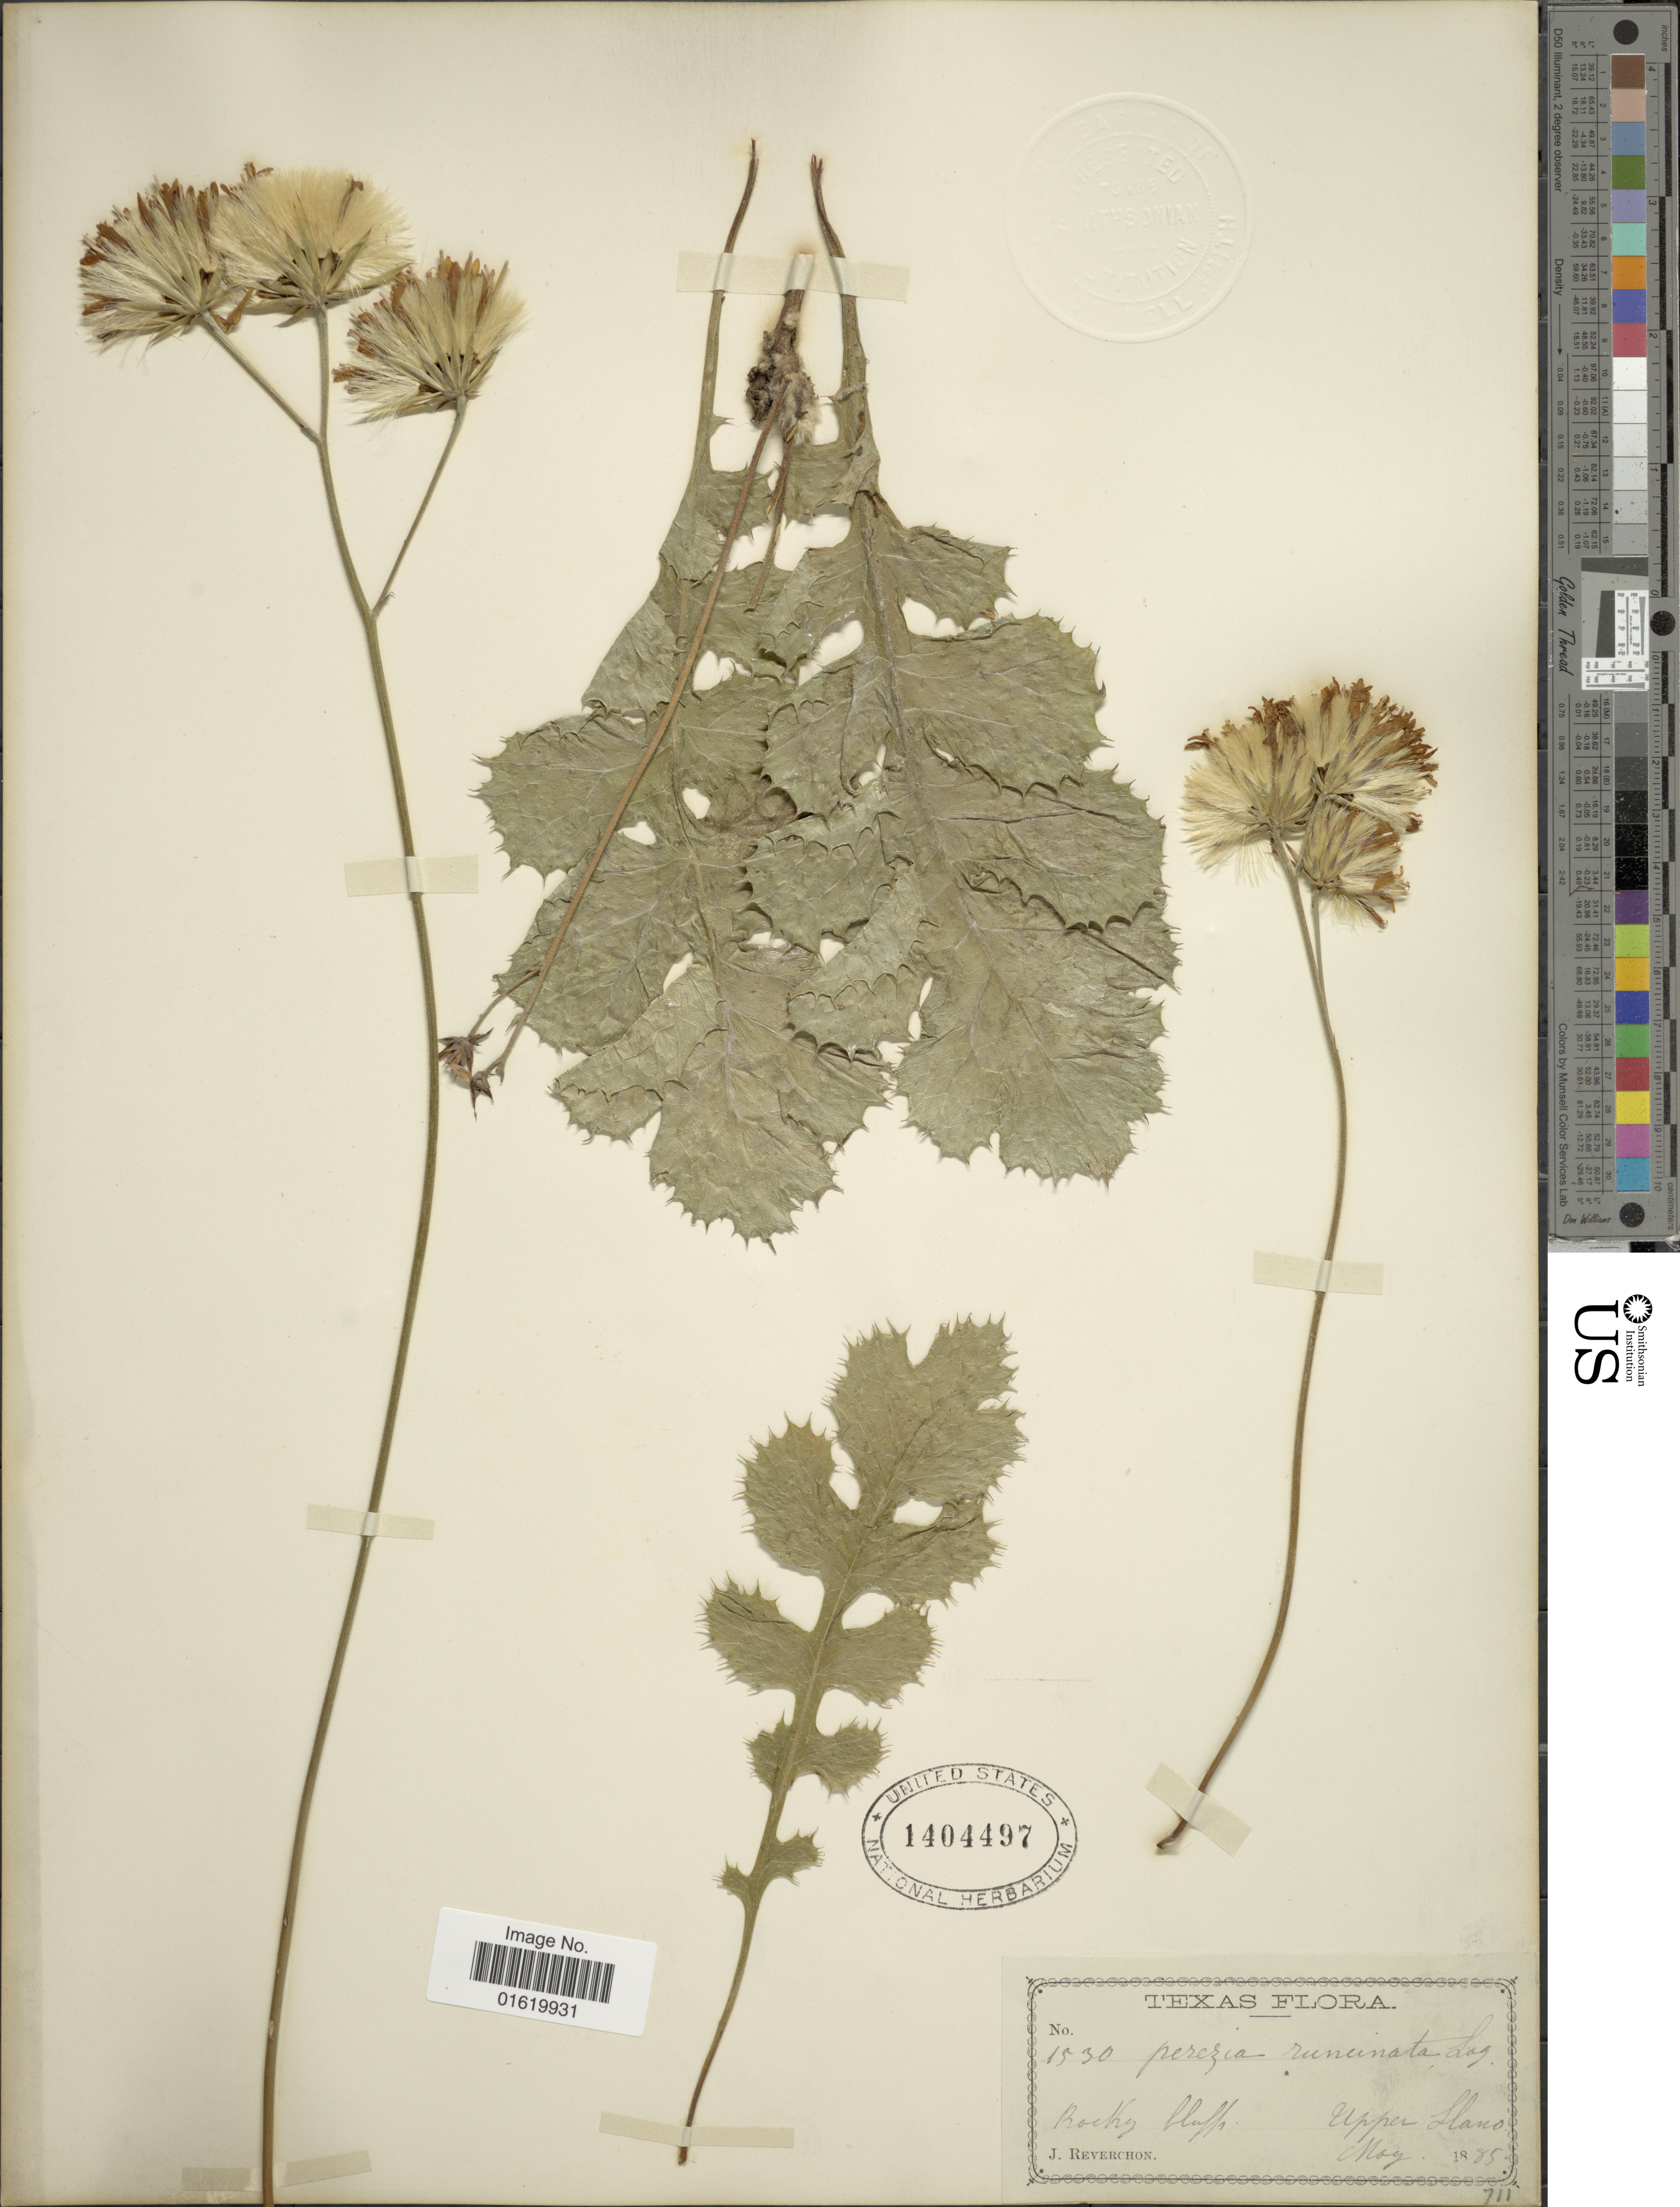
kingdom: Plantae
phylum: Tracheophyta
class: Magnoliopsida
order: Asterales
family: Asteraceae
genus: Acourtia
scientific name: Acourtia runcinata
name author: (D. Don) B.L. Turner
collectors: J. Reverchon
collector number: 1530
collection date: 1885-05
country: United States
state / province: Texas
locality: Rocky bluffs, Upper Llano.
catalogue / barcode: US 1404497